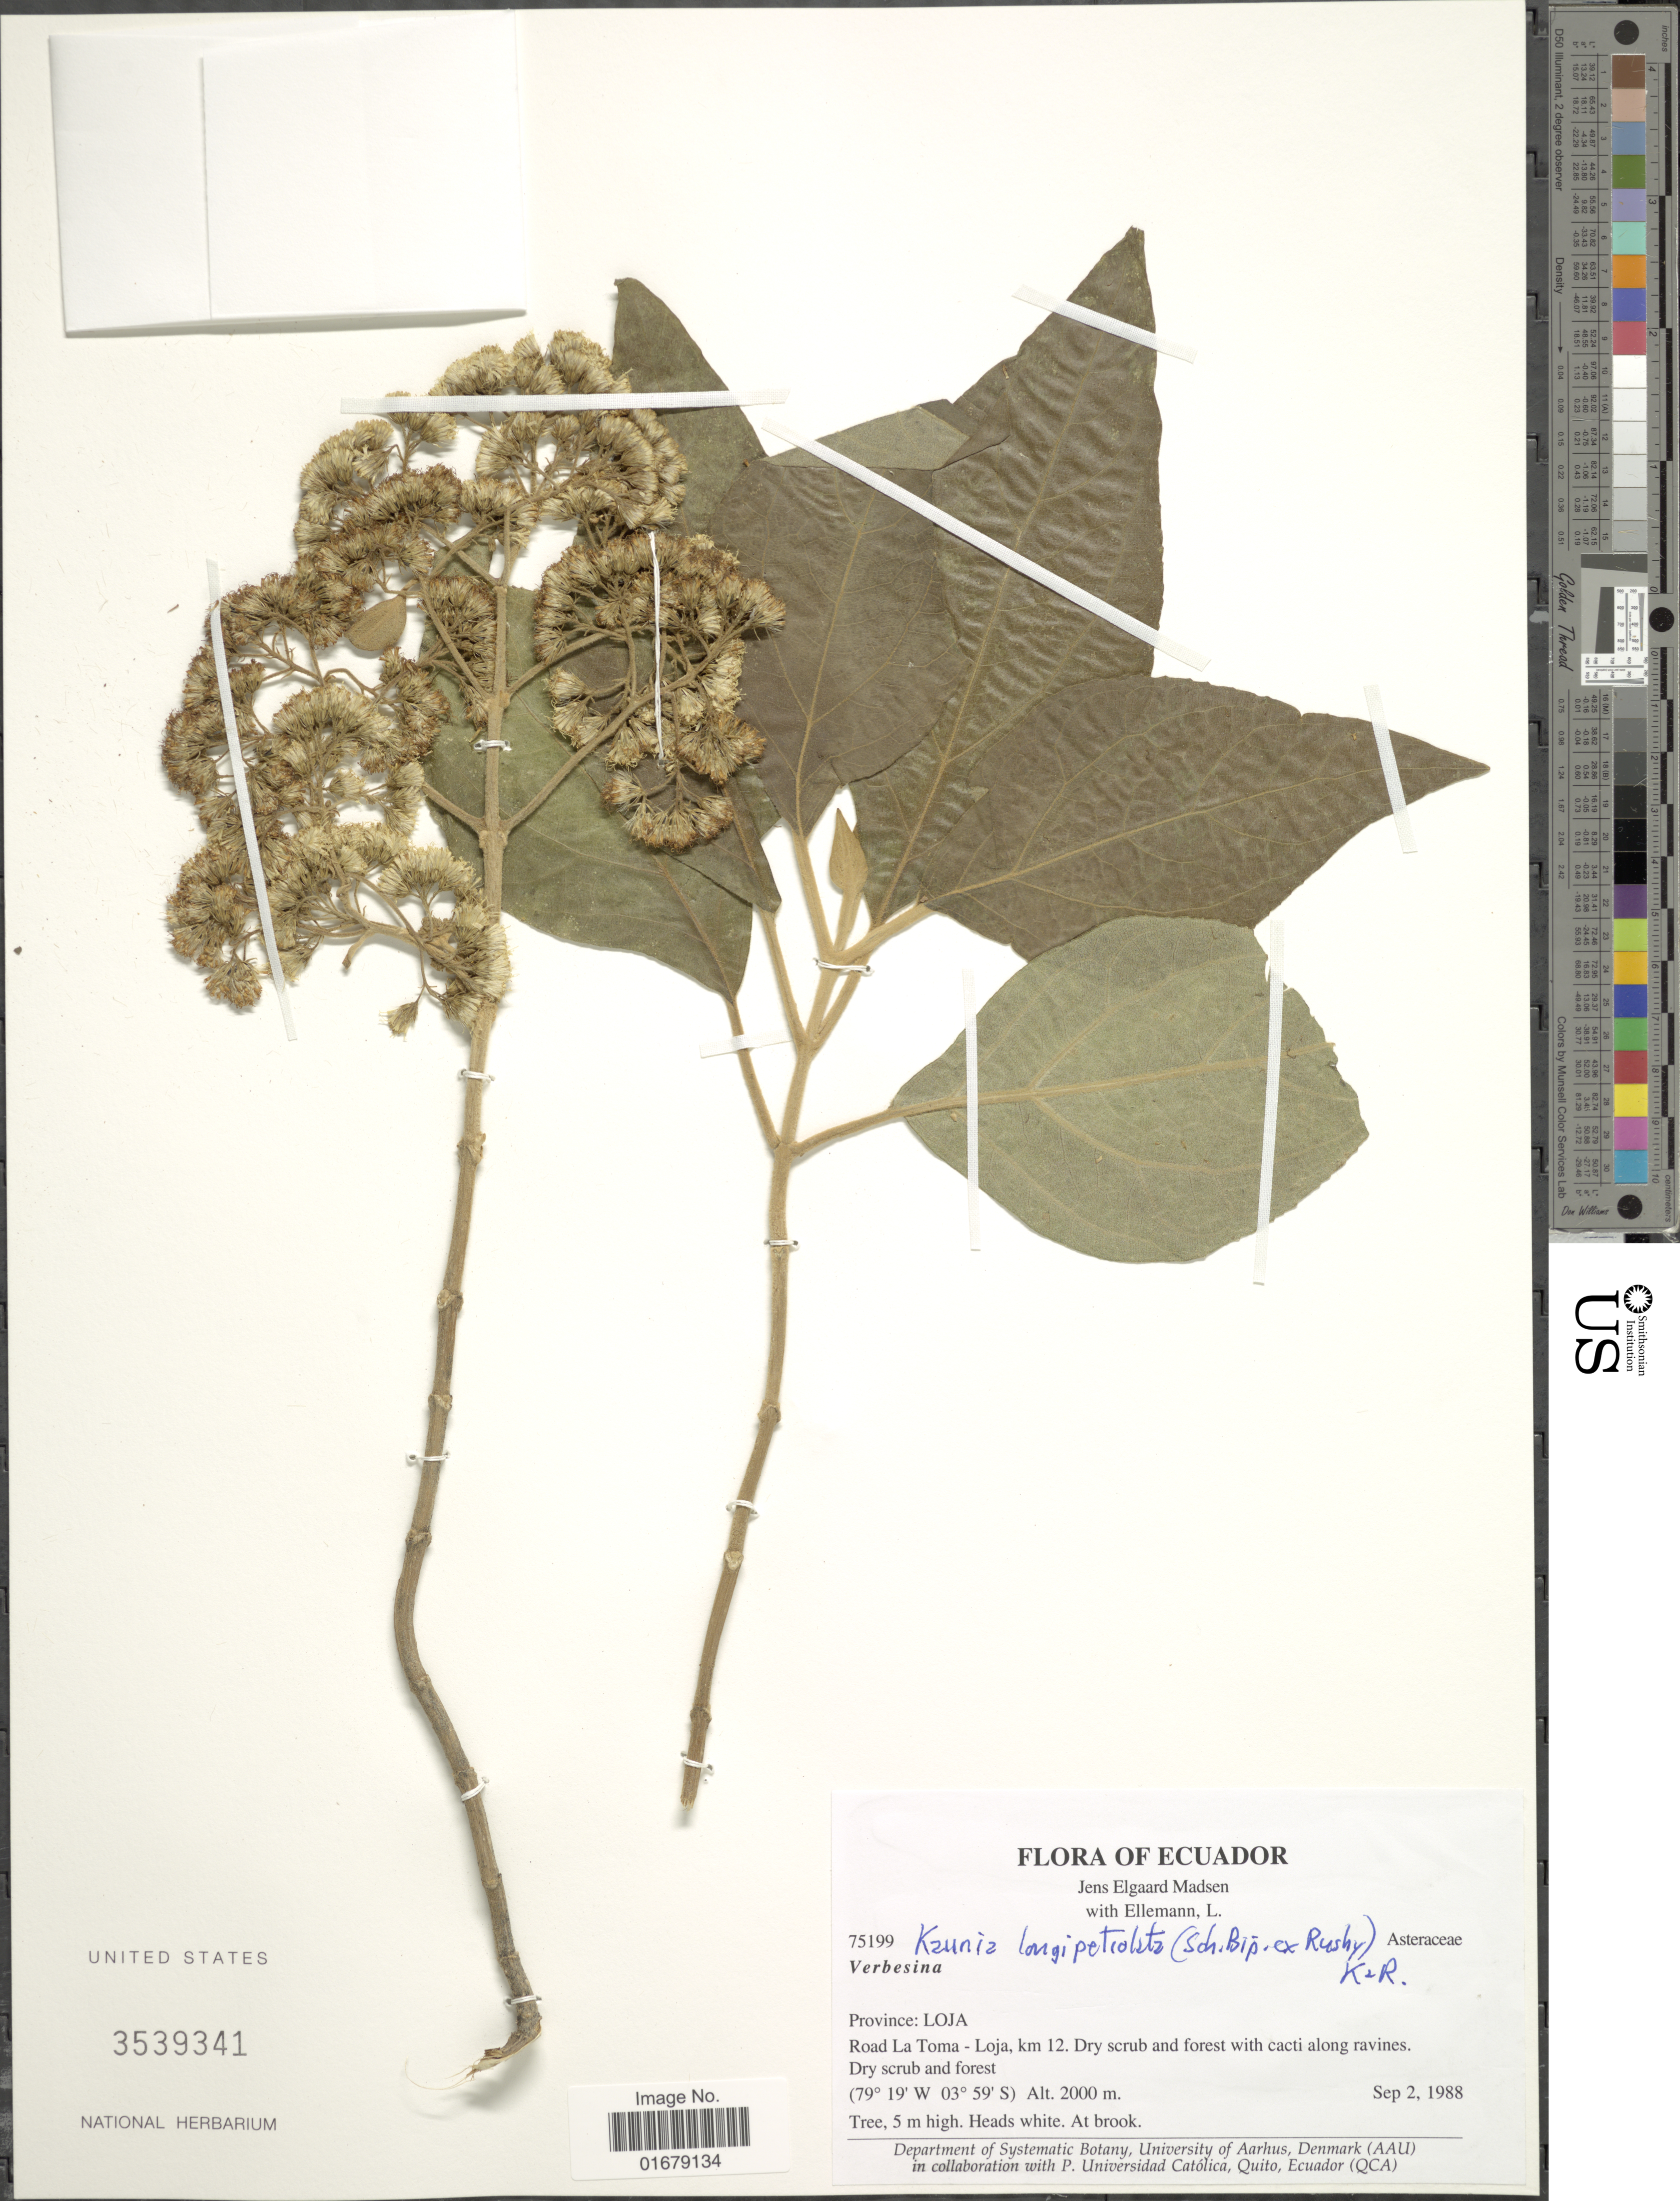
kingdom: Plantae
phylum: Tracheophyta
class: Magnoliopsida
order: Asterales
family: Asteraceae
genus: Kaunia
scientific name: Kaunia lasiophthalma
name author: (Hieron.) R.M. King & H. Rob.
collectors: J. E. Madsen & L. Ellemann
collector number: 75199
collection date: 1988-09-02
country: Ecuador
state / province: Loja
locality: Ecuador. Province: Loja. Road La Toma - Loja, km 12.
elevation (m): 2000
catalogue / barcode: US 3539341